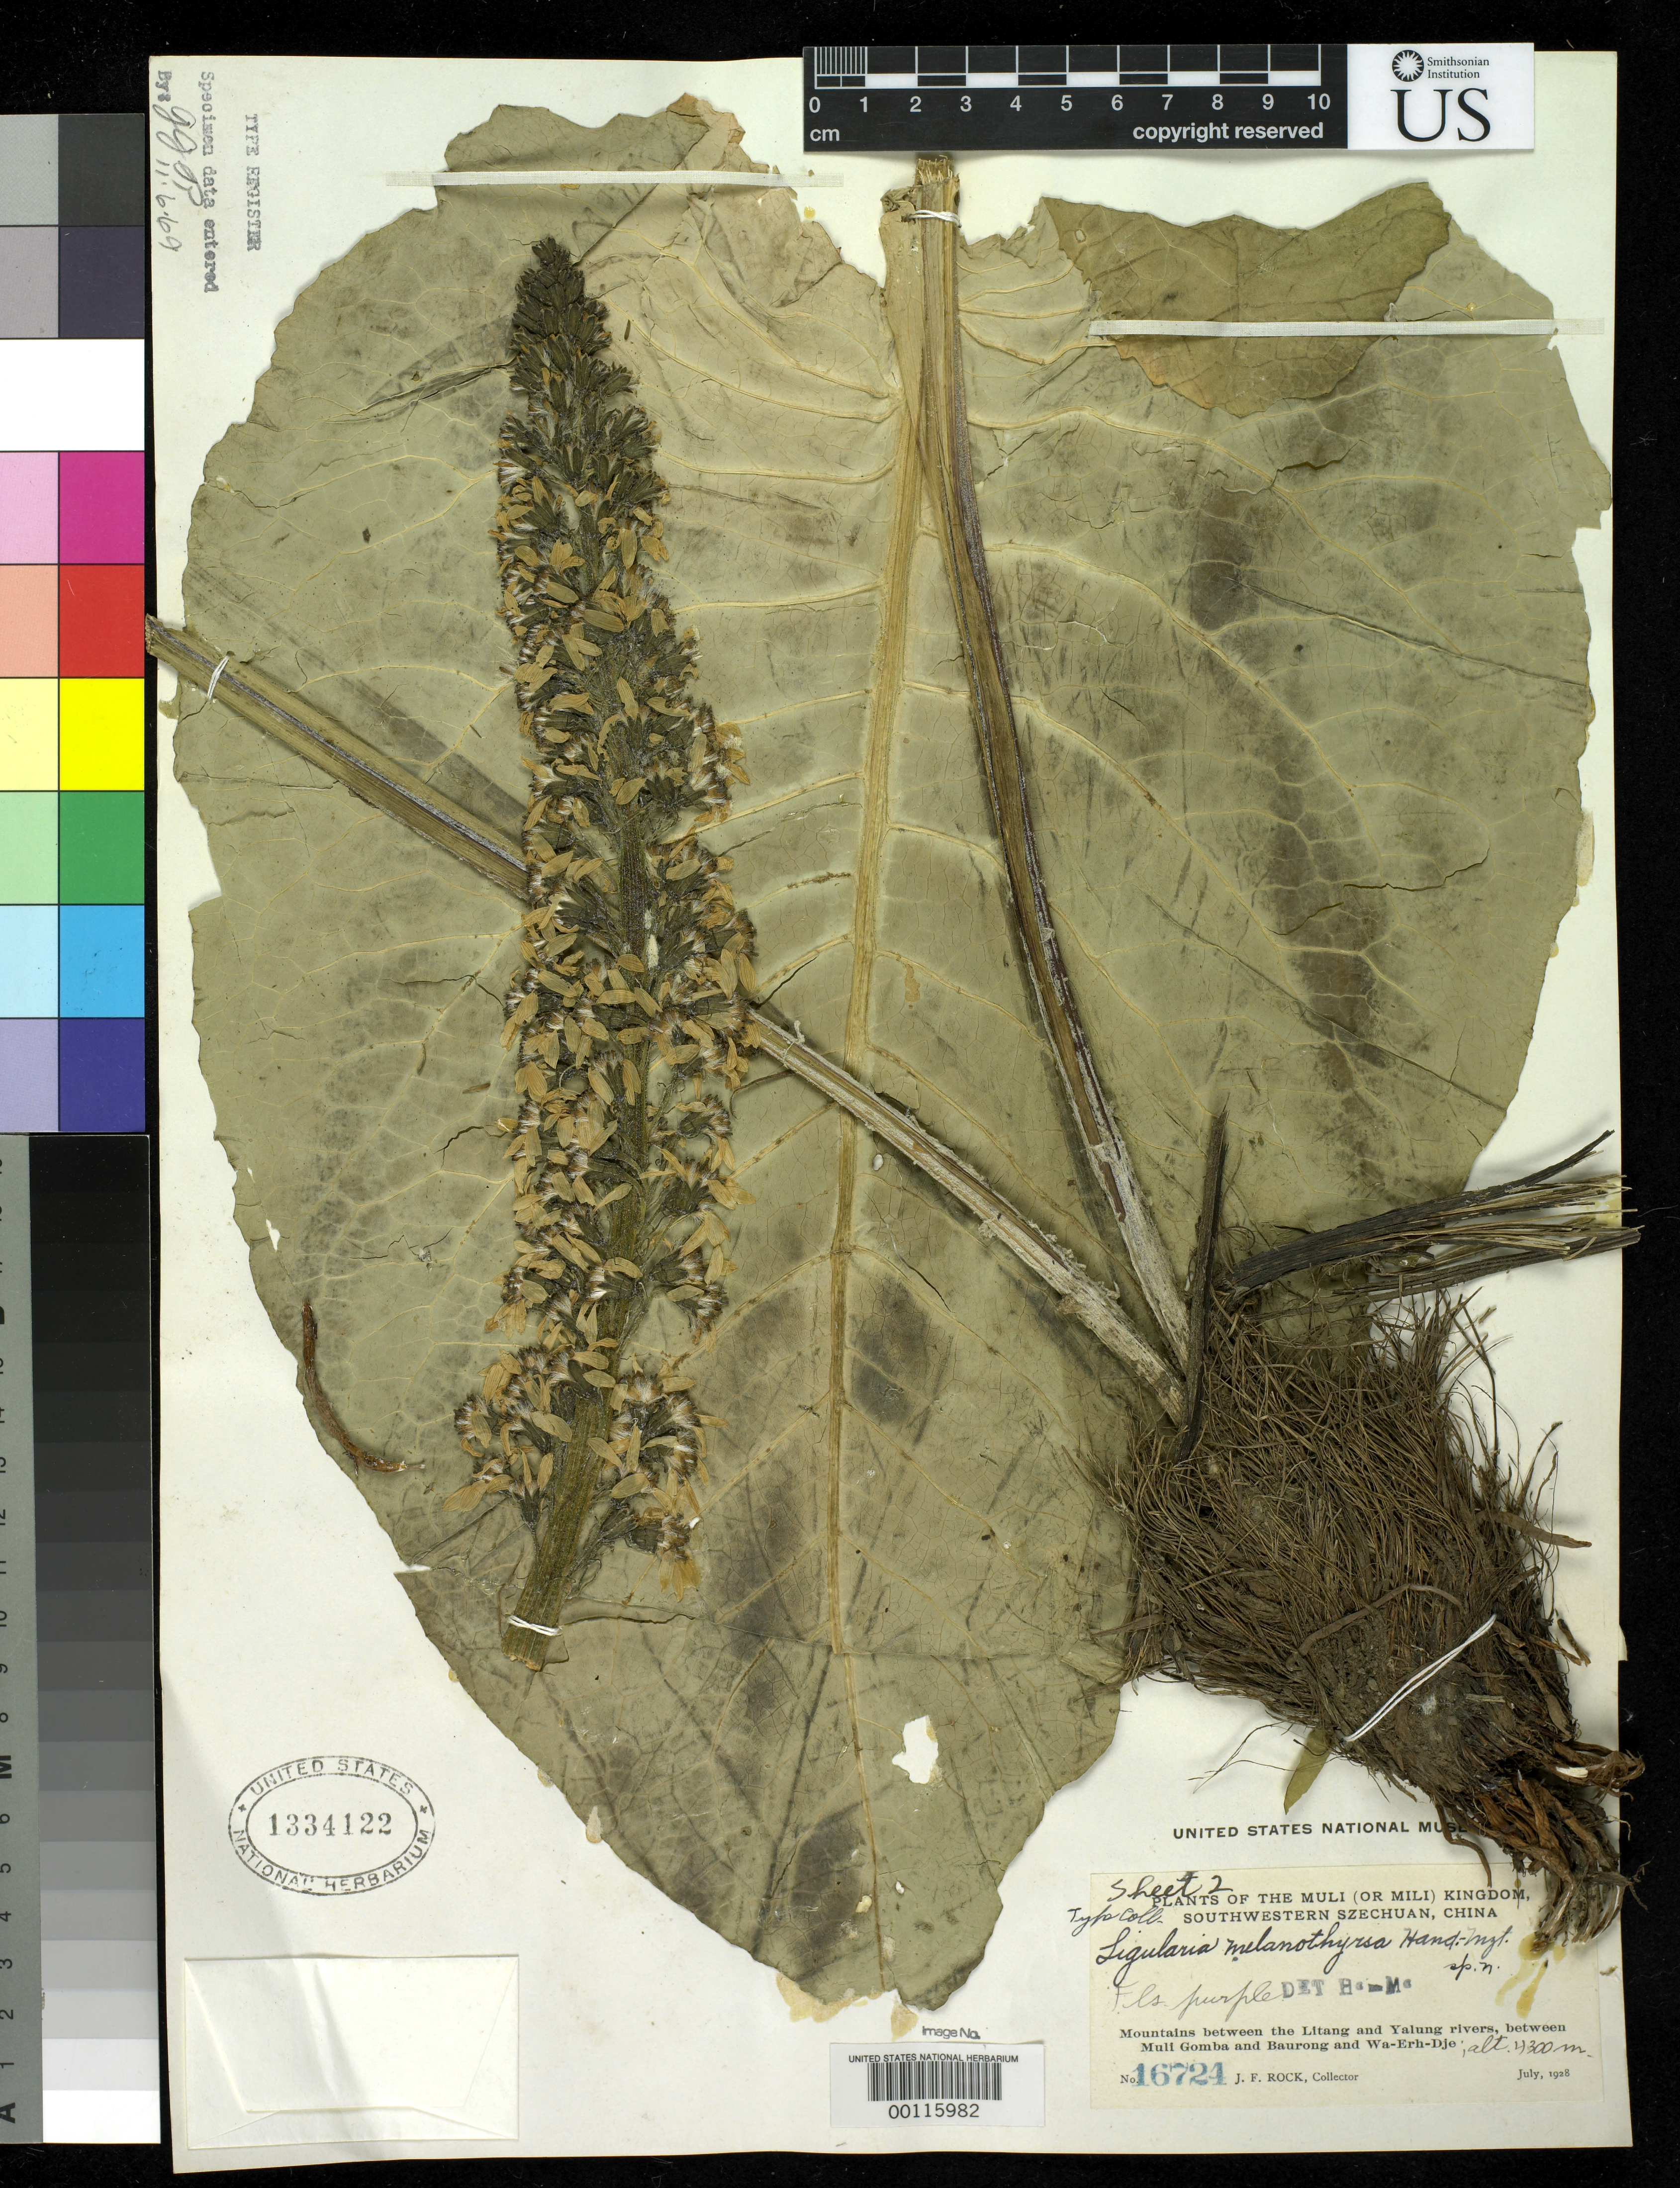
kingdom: Plantae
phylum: Tracheophyta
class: Magnoliopsida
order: Asterales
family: Asteraceae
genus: Ligularia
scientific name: Ligularia melanothyrsa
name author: Hand.-Mazz.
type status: Isotype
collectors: J. F. Rock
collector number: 16724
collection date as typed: Jul 1928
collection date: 1928-07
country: China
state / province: Sichuan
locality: Between Muli Gomba and Baurong.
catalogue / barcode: US 1334122